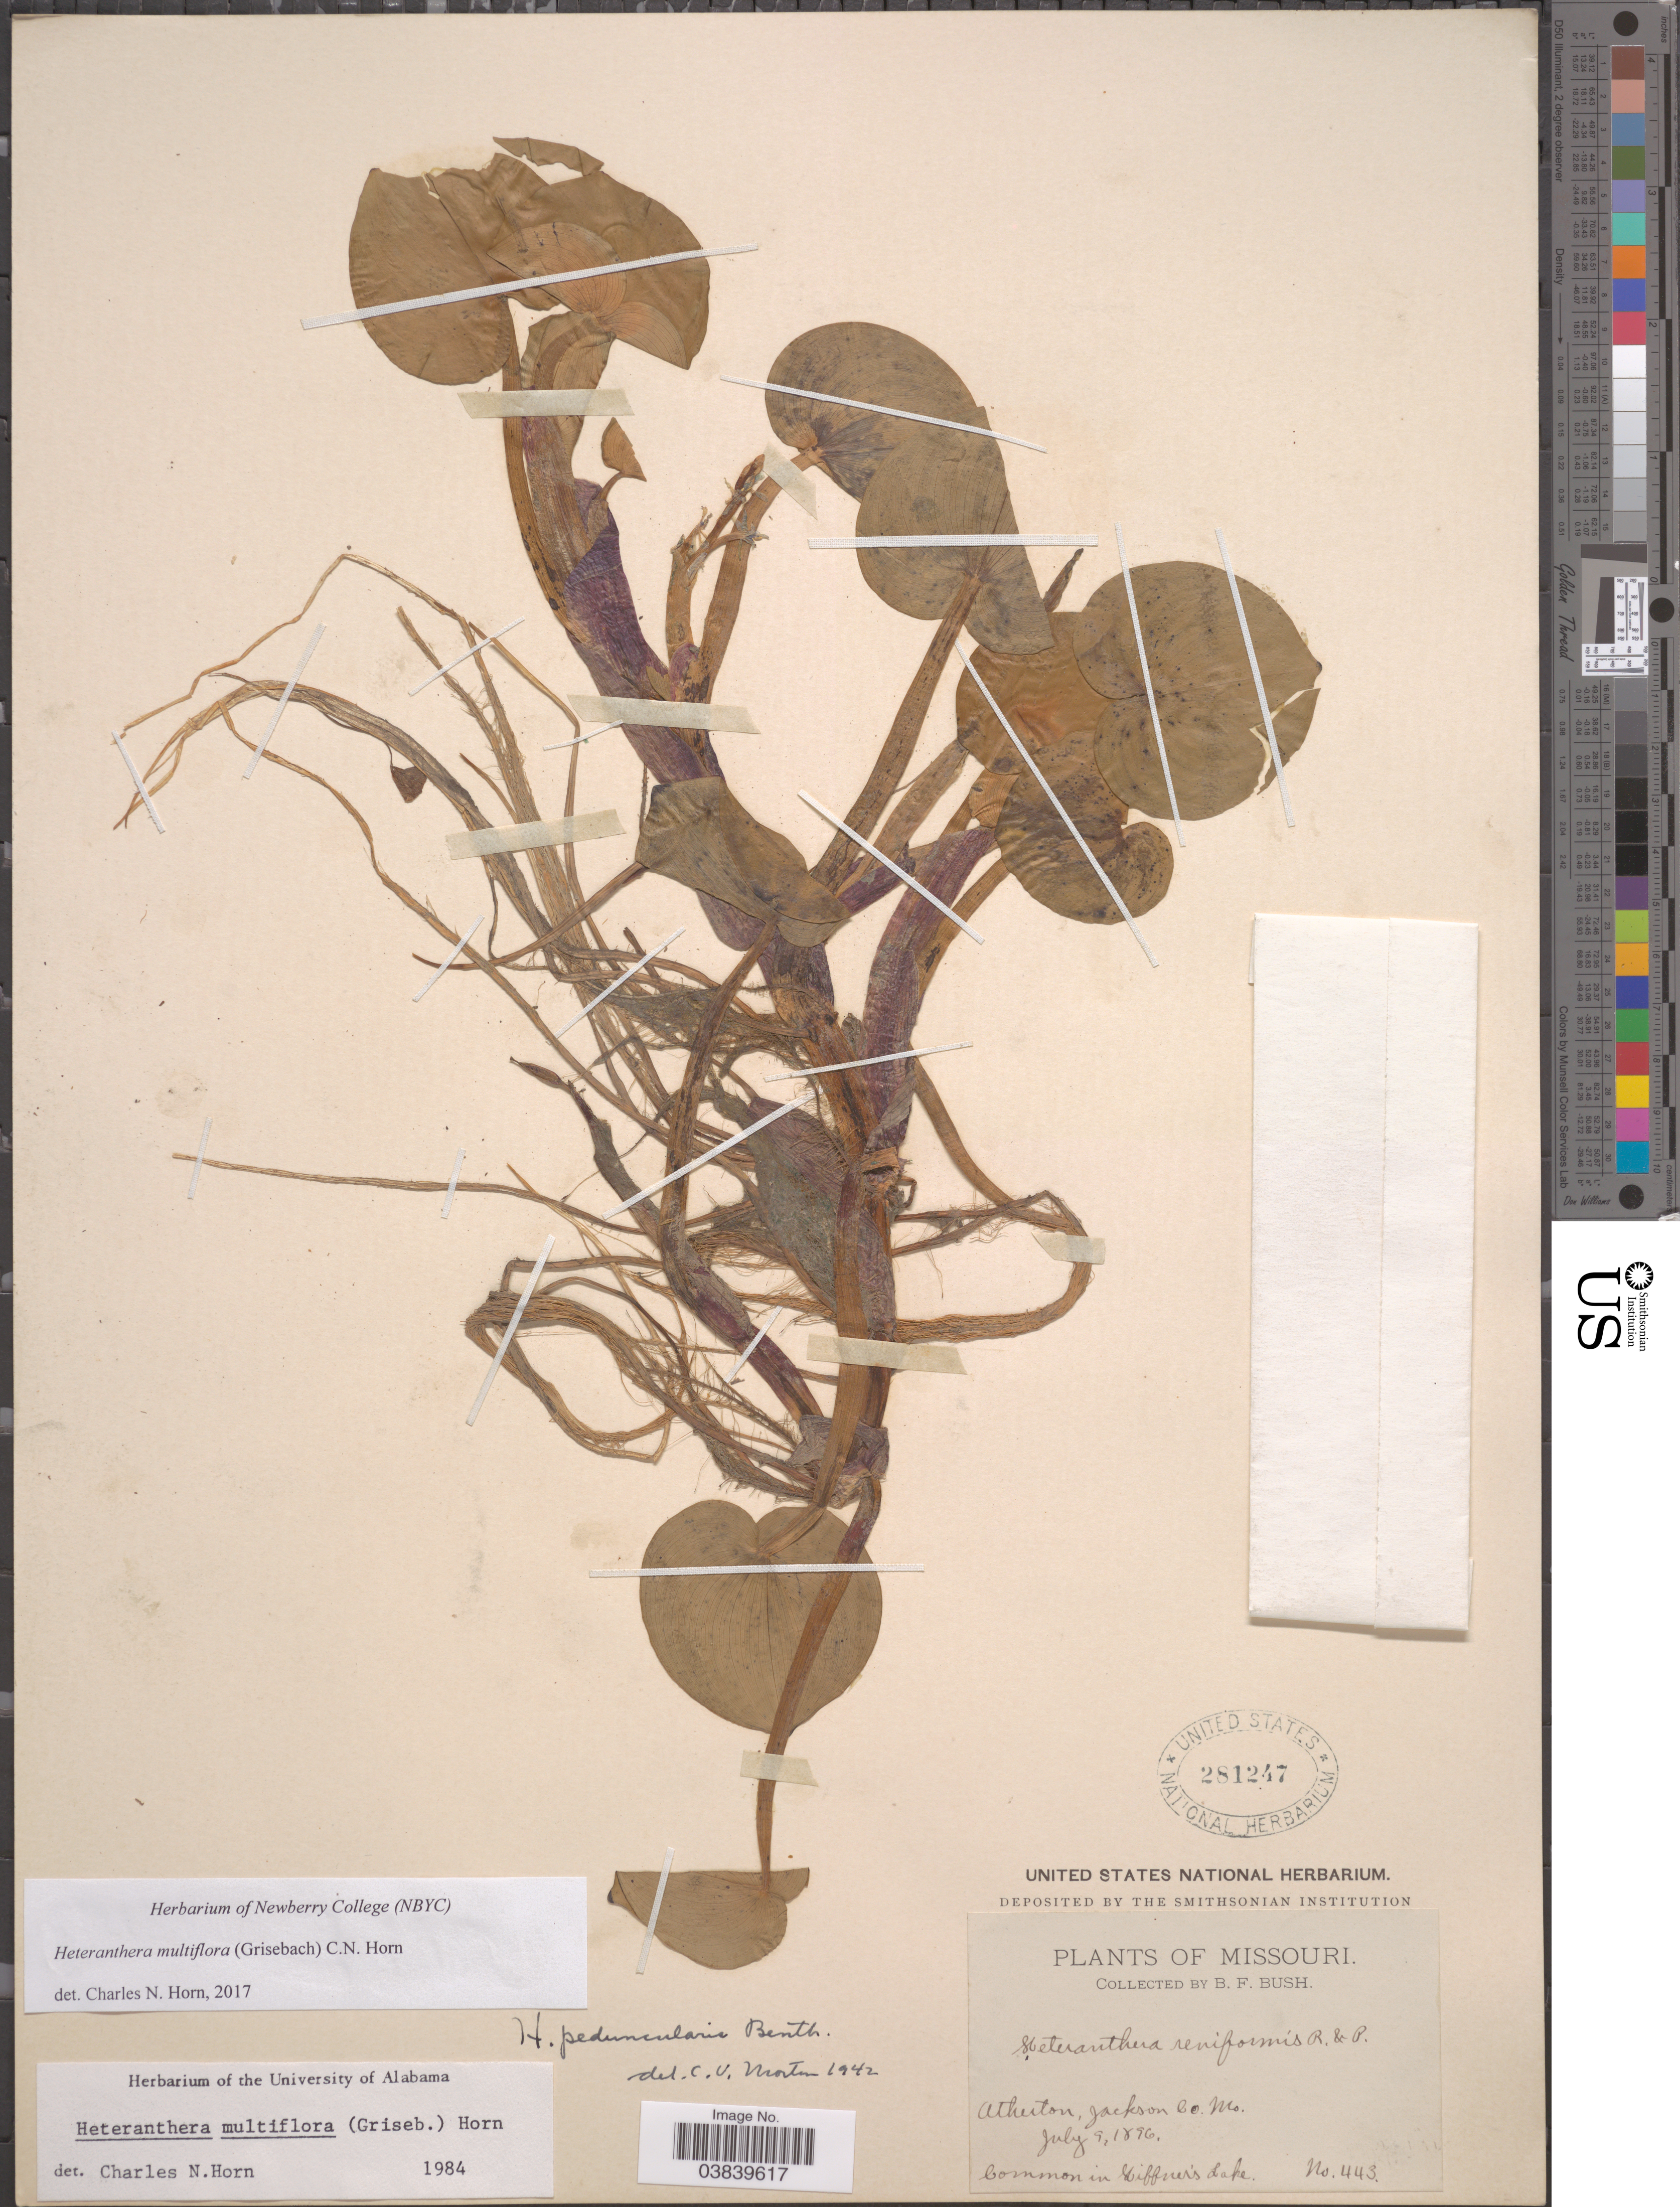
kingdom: Plantae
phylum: Tracheophyta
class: Liliopsida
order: Commelinales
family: Pontederiaceae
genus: Heteranthera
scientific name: Heteranthera multiflora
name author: (Griseb.) C.N. Horn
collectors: B. F. Bush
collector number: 443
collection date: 1896-07-09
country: United States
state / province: Missouri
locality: Atherton, Jackson Co. Hiffner's Lake.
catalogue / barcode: US 281247